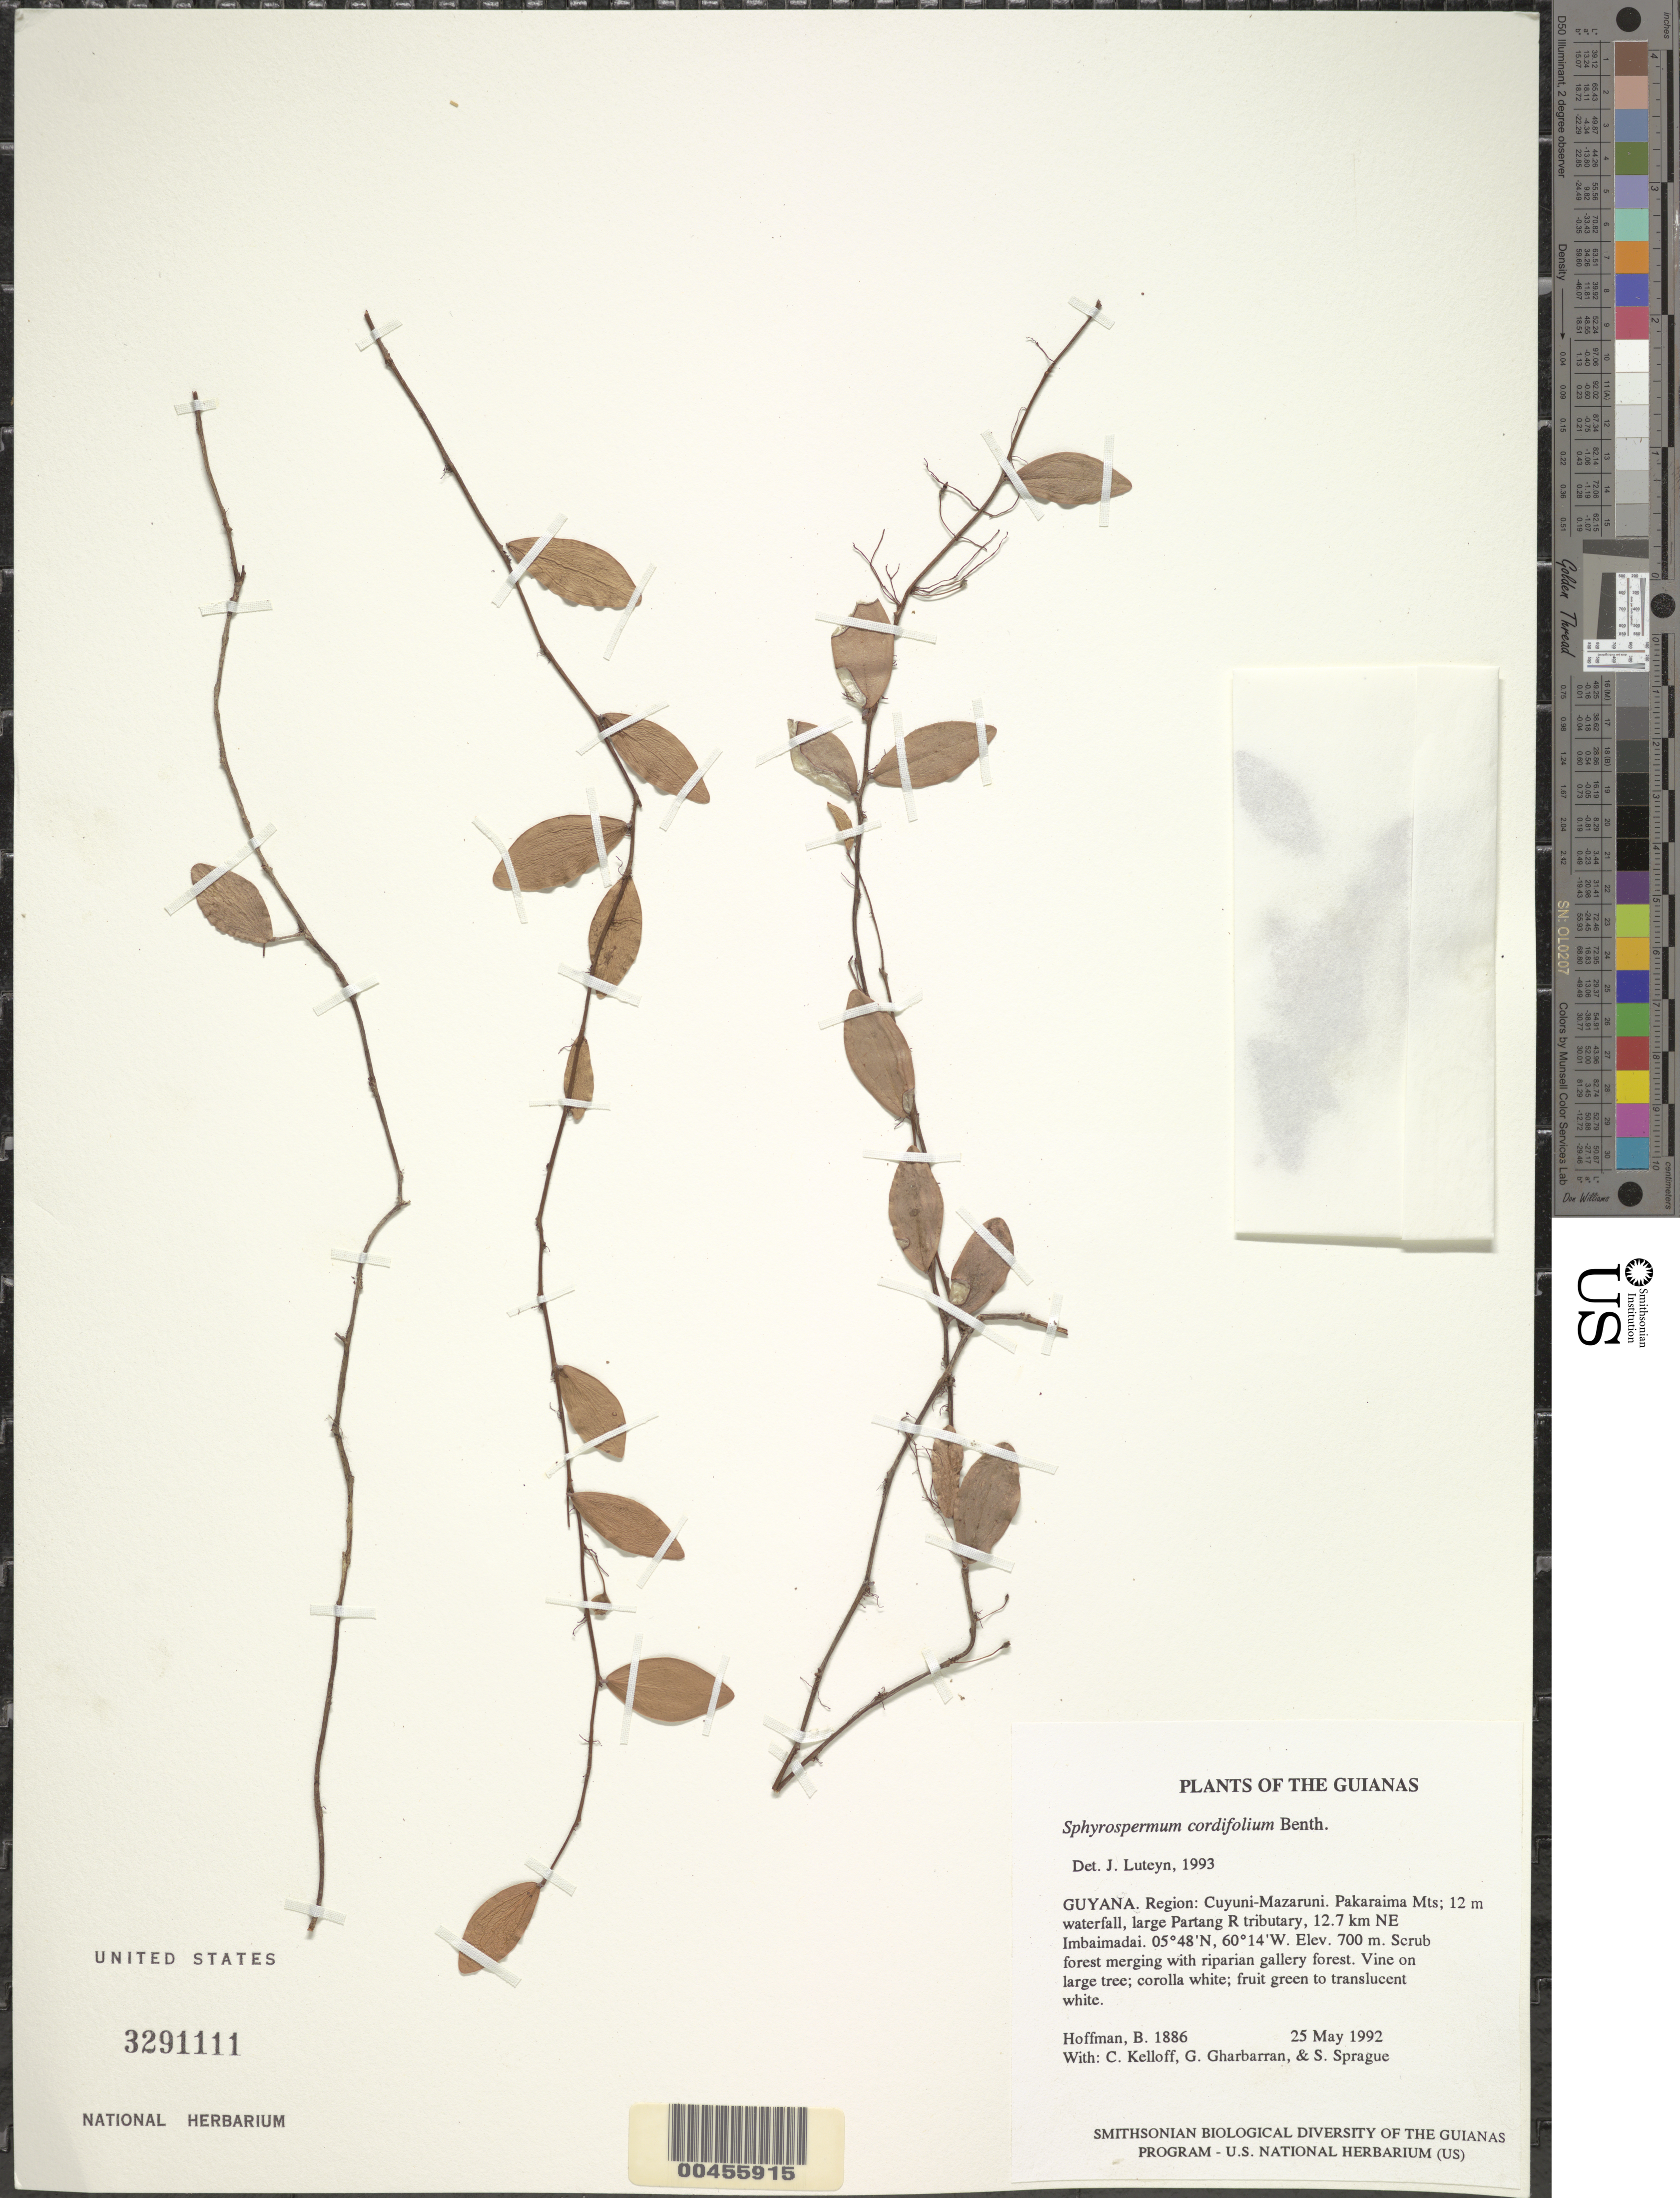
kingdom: Plantae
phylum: Tracheophyta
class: Magnoliopsida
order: Ericales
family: Ericaceae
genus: Sphyrospermum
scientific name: Sphyrospermum cordifolium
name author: Benth.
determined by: Luteyn, J. L.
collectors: B. Hoffman, C. L. Kelloff, G. Gharbarran & S. Sprague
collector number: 1886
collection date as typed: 25 May 1992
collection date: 1992-05-25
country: Guyana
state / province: Cuyuni-Mazaruni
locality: Pakaraima Mts; 12 m waterfall, large Partang River tributary, 12.7 km NE of Imbaimadai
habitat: Scrub forest merging with riparian gallery forest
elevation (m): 700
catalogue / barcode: US 3291111